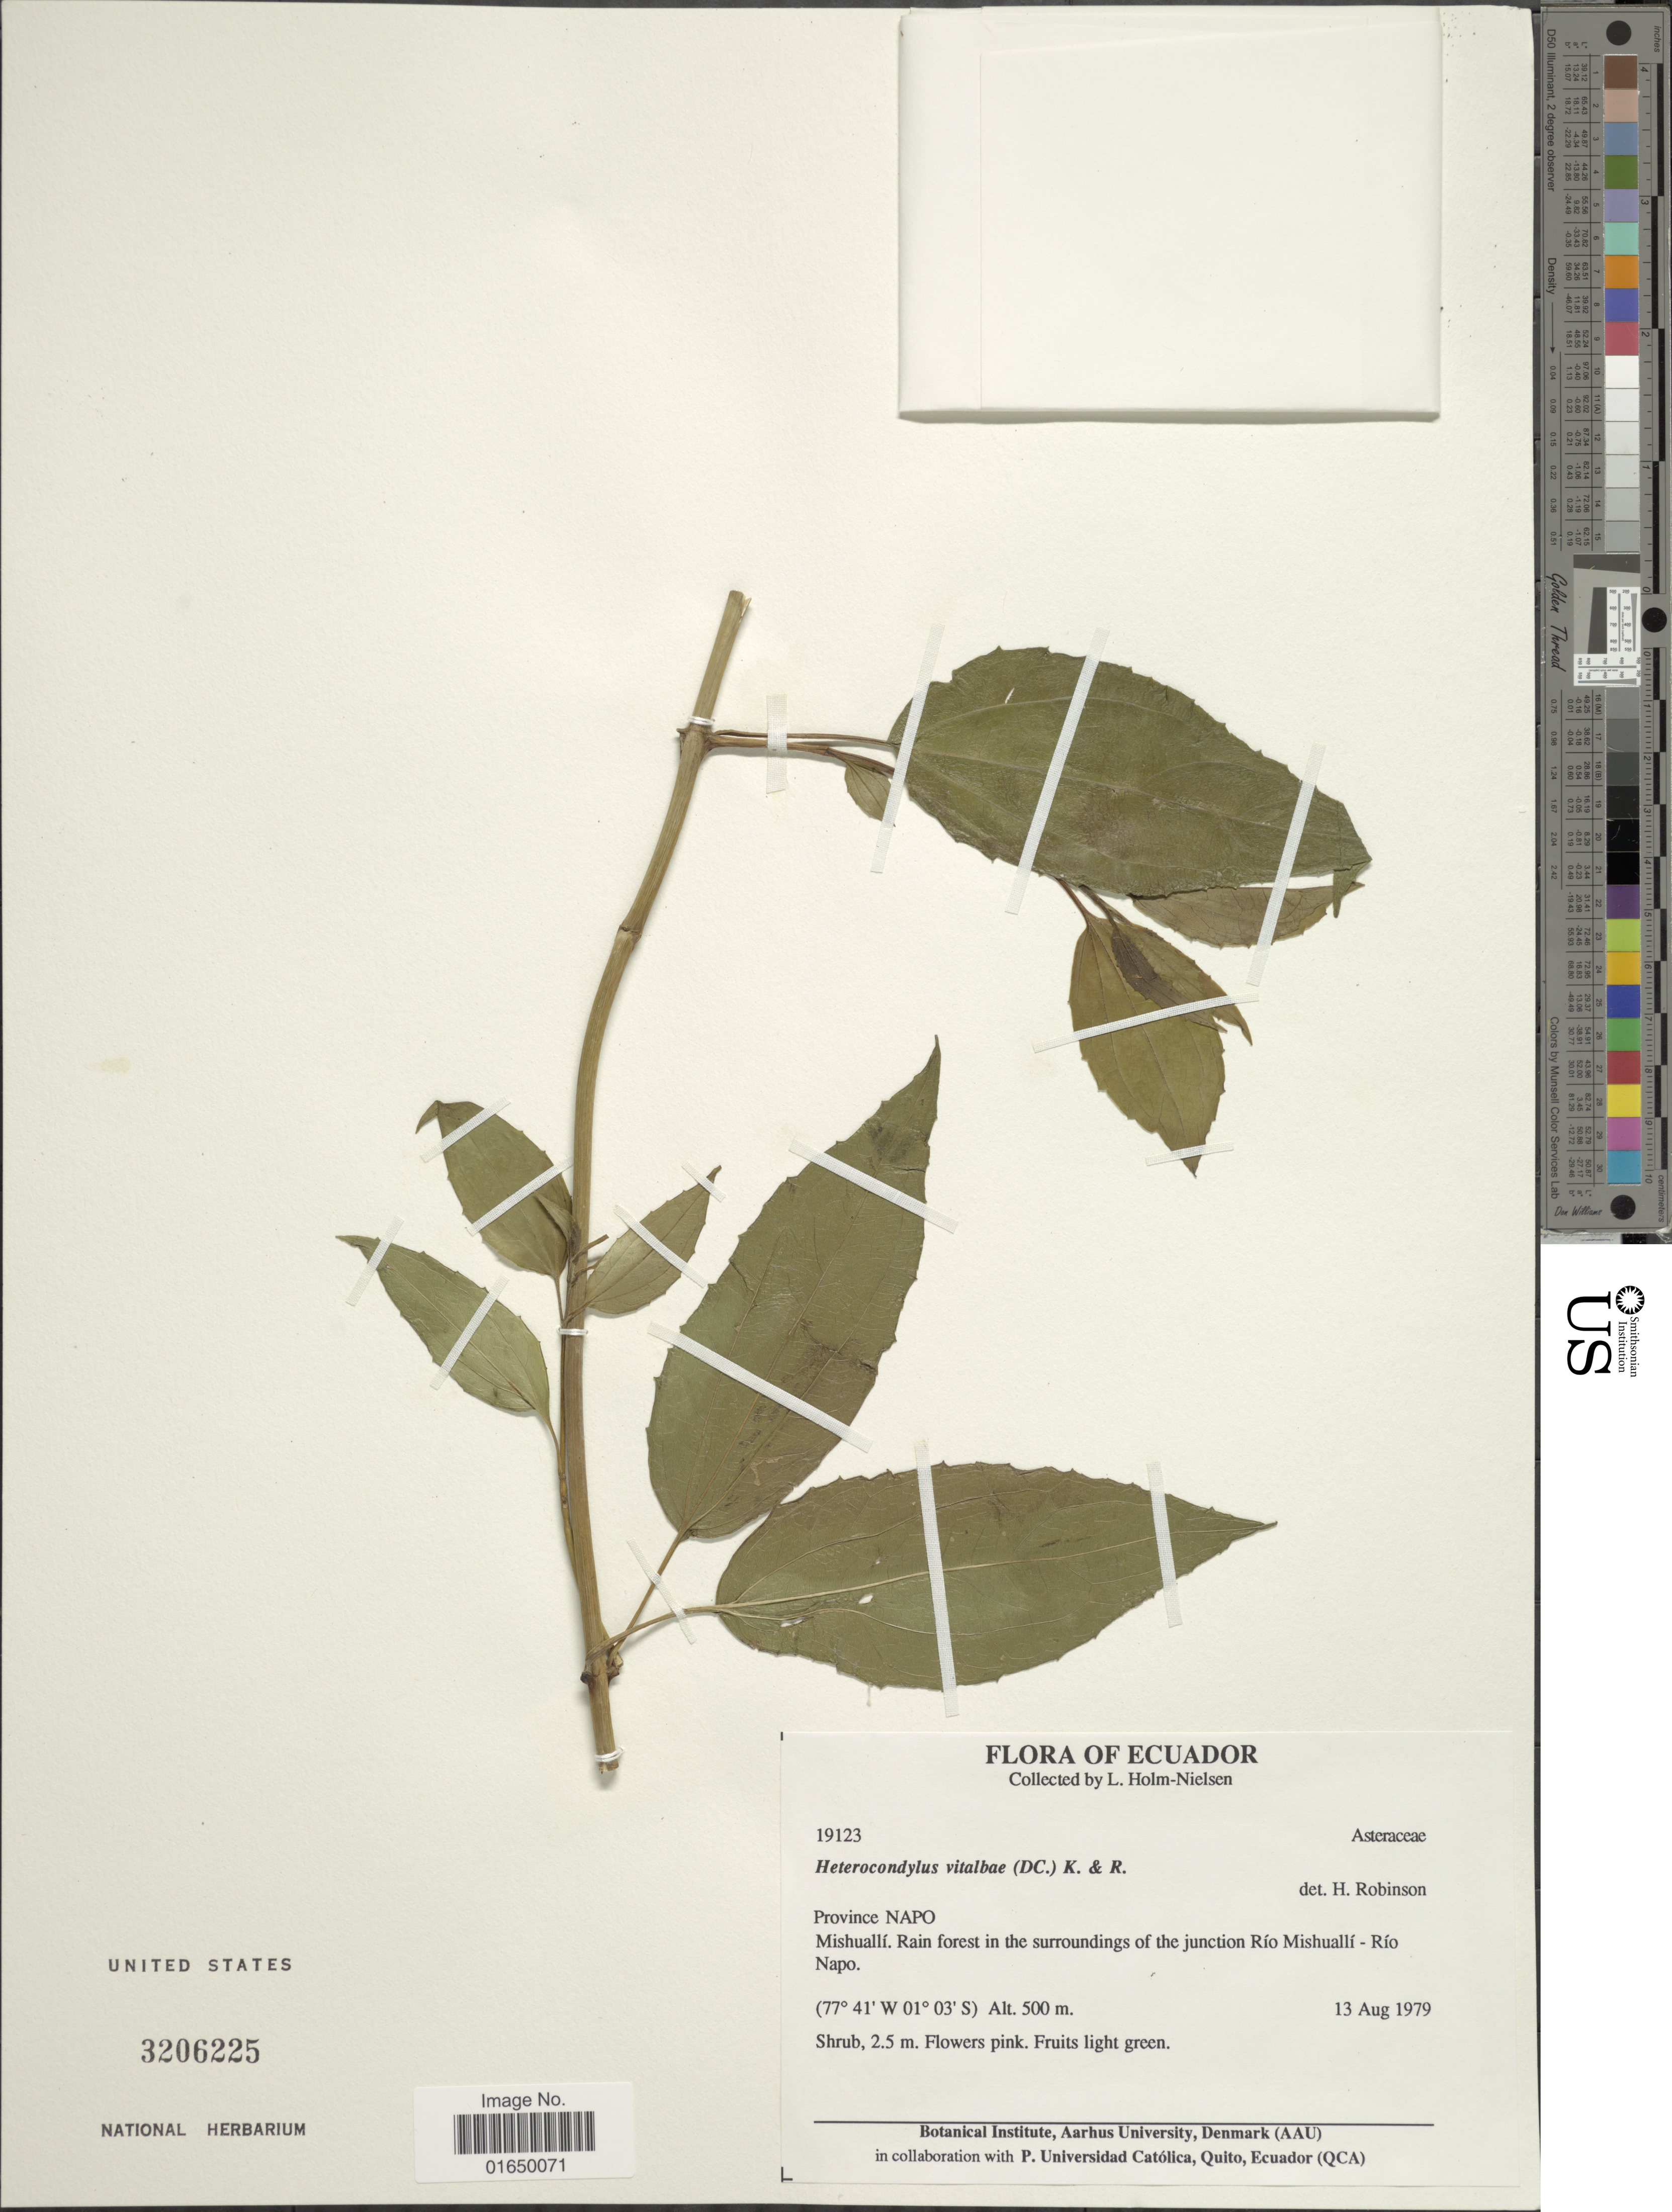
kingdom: Plantae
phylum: Tracheophyta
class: Magnoliopsida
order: Asterales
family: Asteraceae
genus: Heterocondylus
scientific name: Heterocondylus vitalbae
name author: (DC.) R.M. King & H. Rob.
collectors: L. B. Holm-Nielsen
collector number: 19123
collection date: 1979-08-13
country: Ecuador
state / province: Napo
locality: Mishuallí. Rain forest in the surrondings of the junction Río Mishuallí - Rio Napo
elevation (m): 500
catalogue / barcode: US 3206225